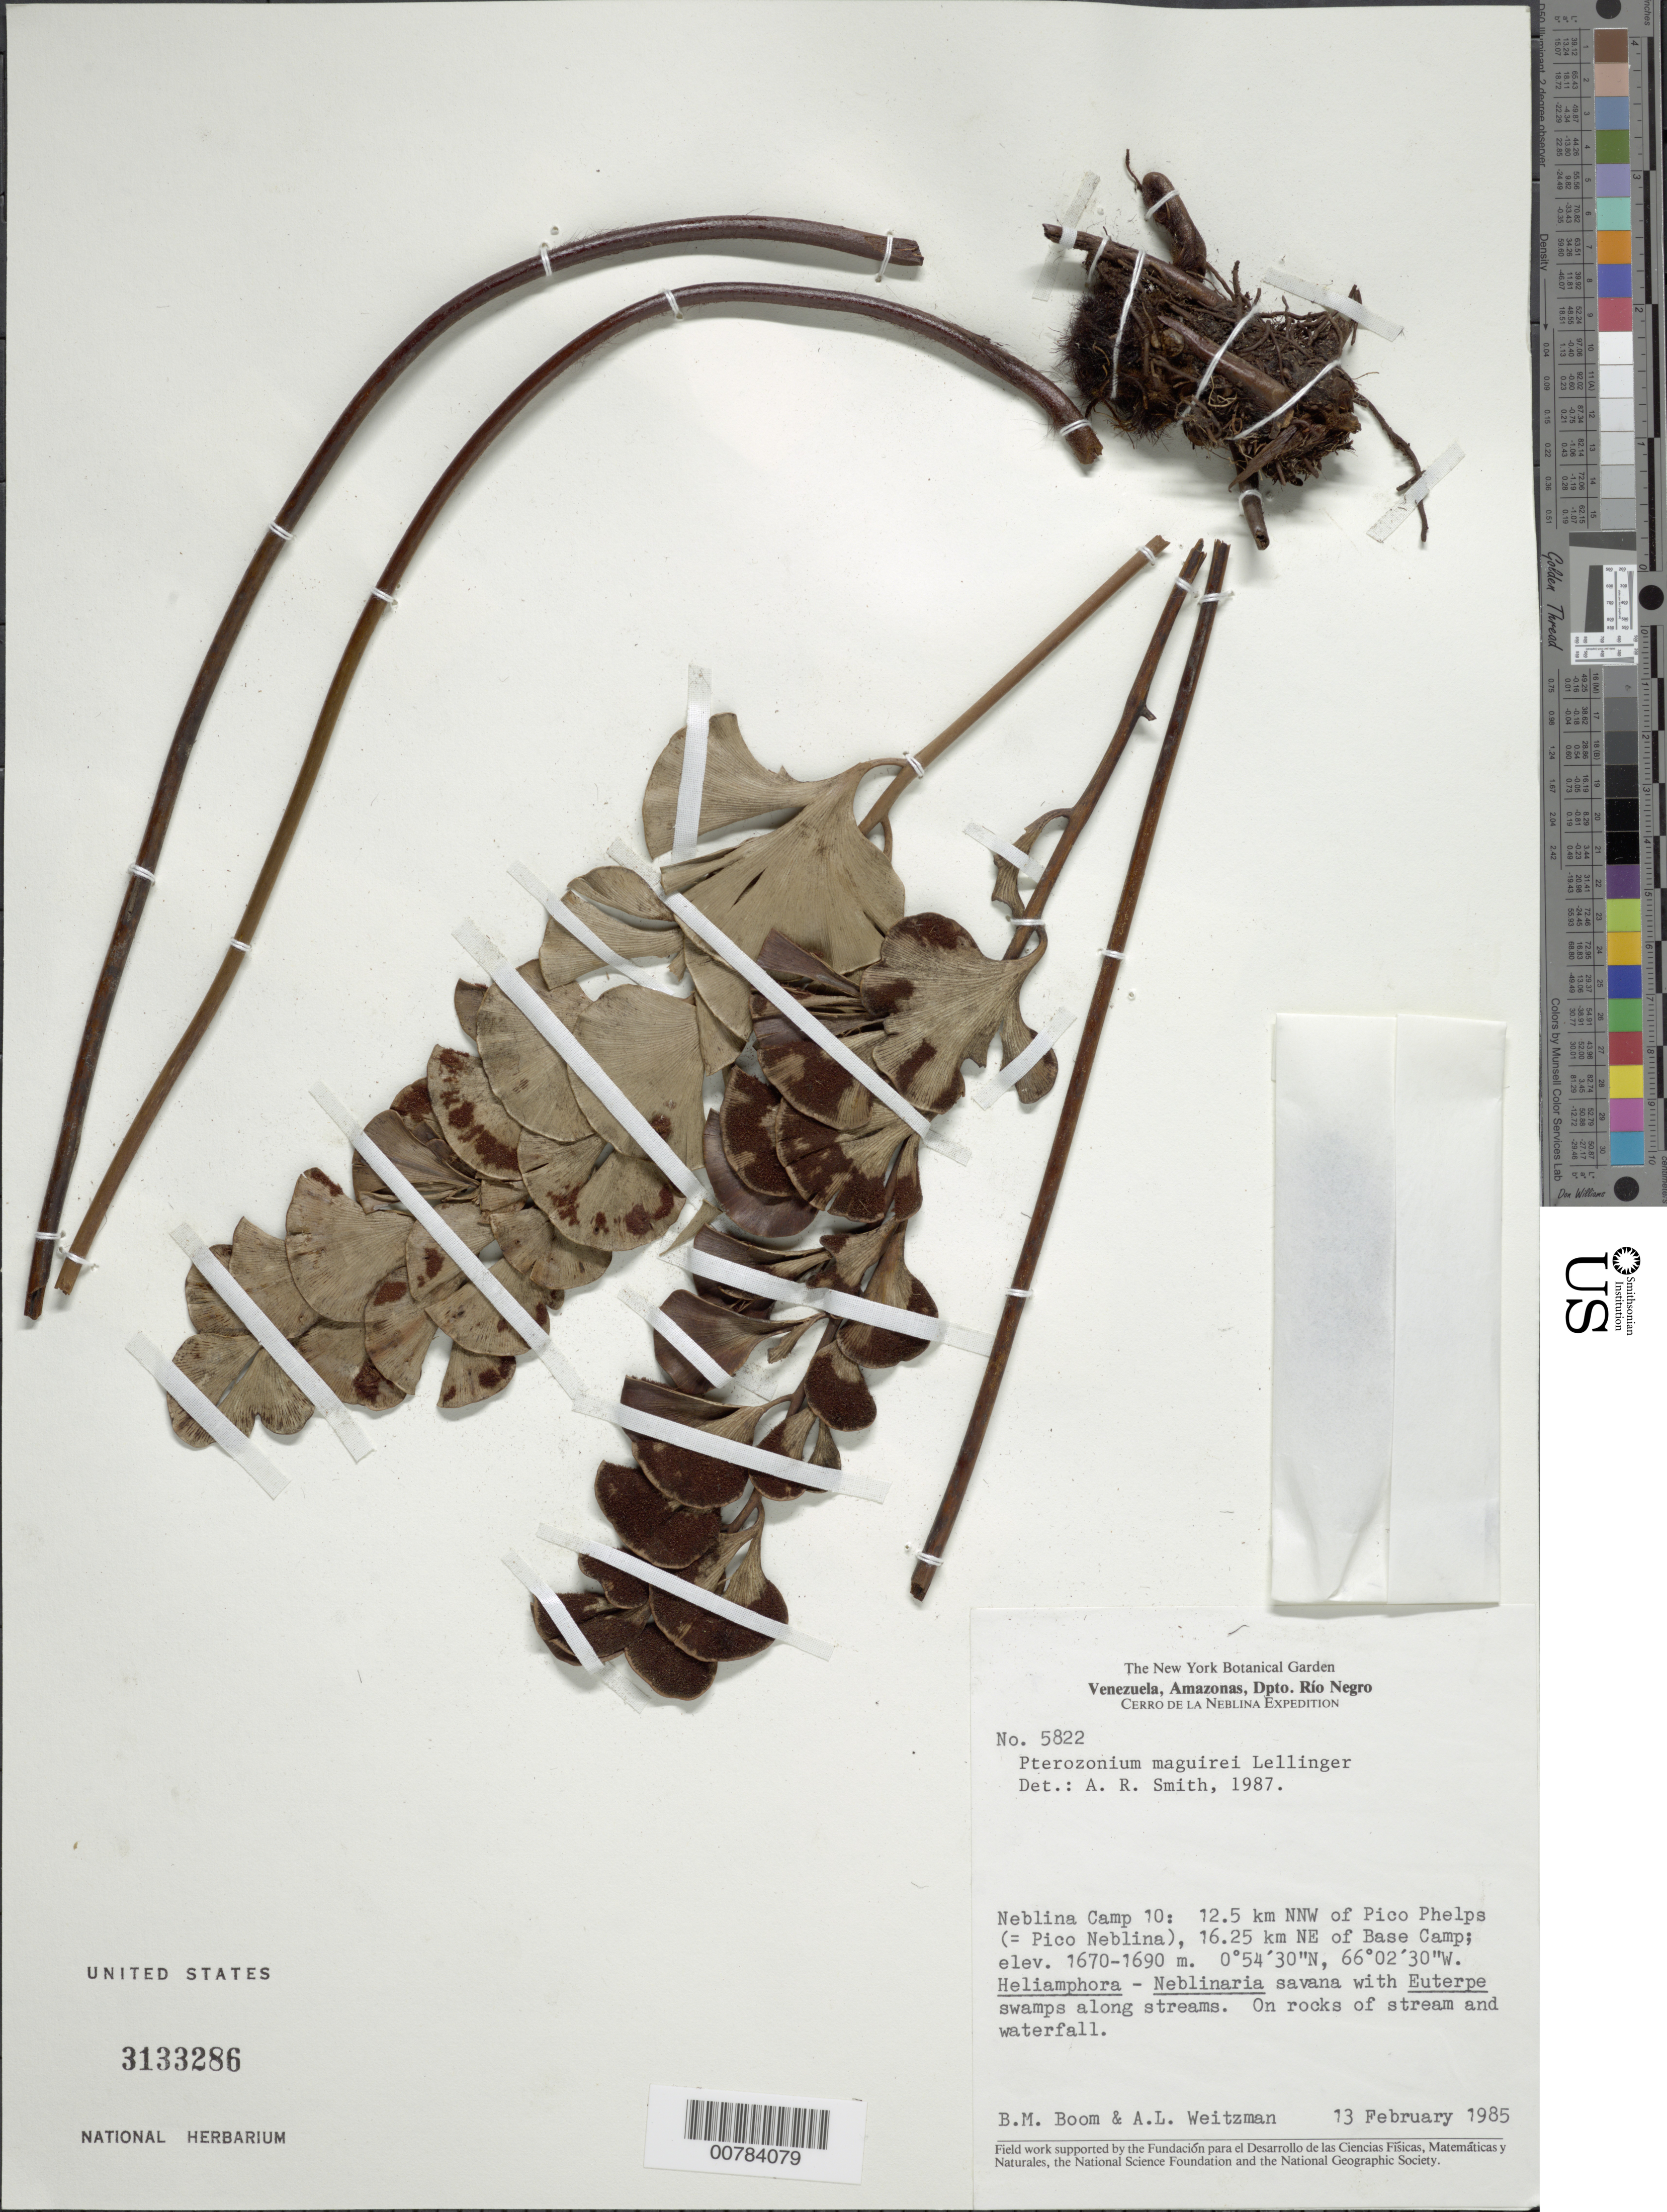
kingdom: Plantae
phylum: Tracheophyta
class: Polypodiopsida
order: Polypodiales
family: Pteridaceae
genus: Pterozonium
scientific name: Pterozonium maguirei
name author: Lellinger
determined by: Smith, Alan R., (UC)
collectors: B. M. Boom, A. L. Weitzman & W. R. Buck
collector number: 5822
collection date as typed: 13-Feb-85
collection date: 1985-02-13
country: Venezuela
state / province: Amazonas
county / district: Río Negro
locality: Neblina Camp 10. 12.5 km NNW of Pico Phelps (=Pico Neblina),16.25 km NE of Base Camp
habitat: Heliamphora-Neblinaria savanna with Euterpe swamps along streams. on rocks of stream and waterfall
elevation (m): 1670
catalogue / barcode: US 3133286